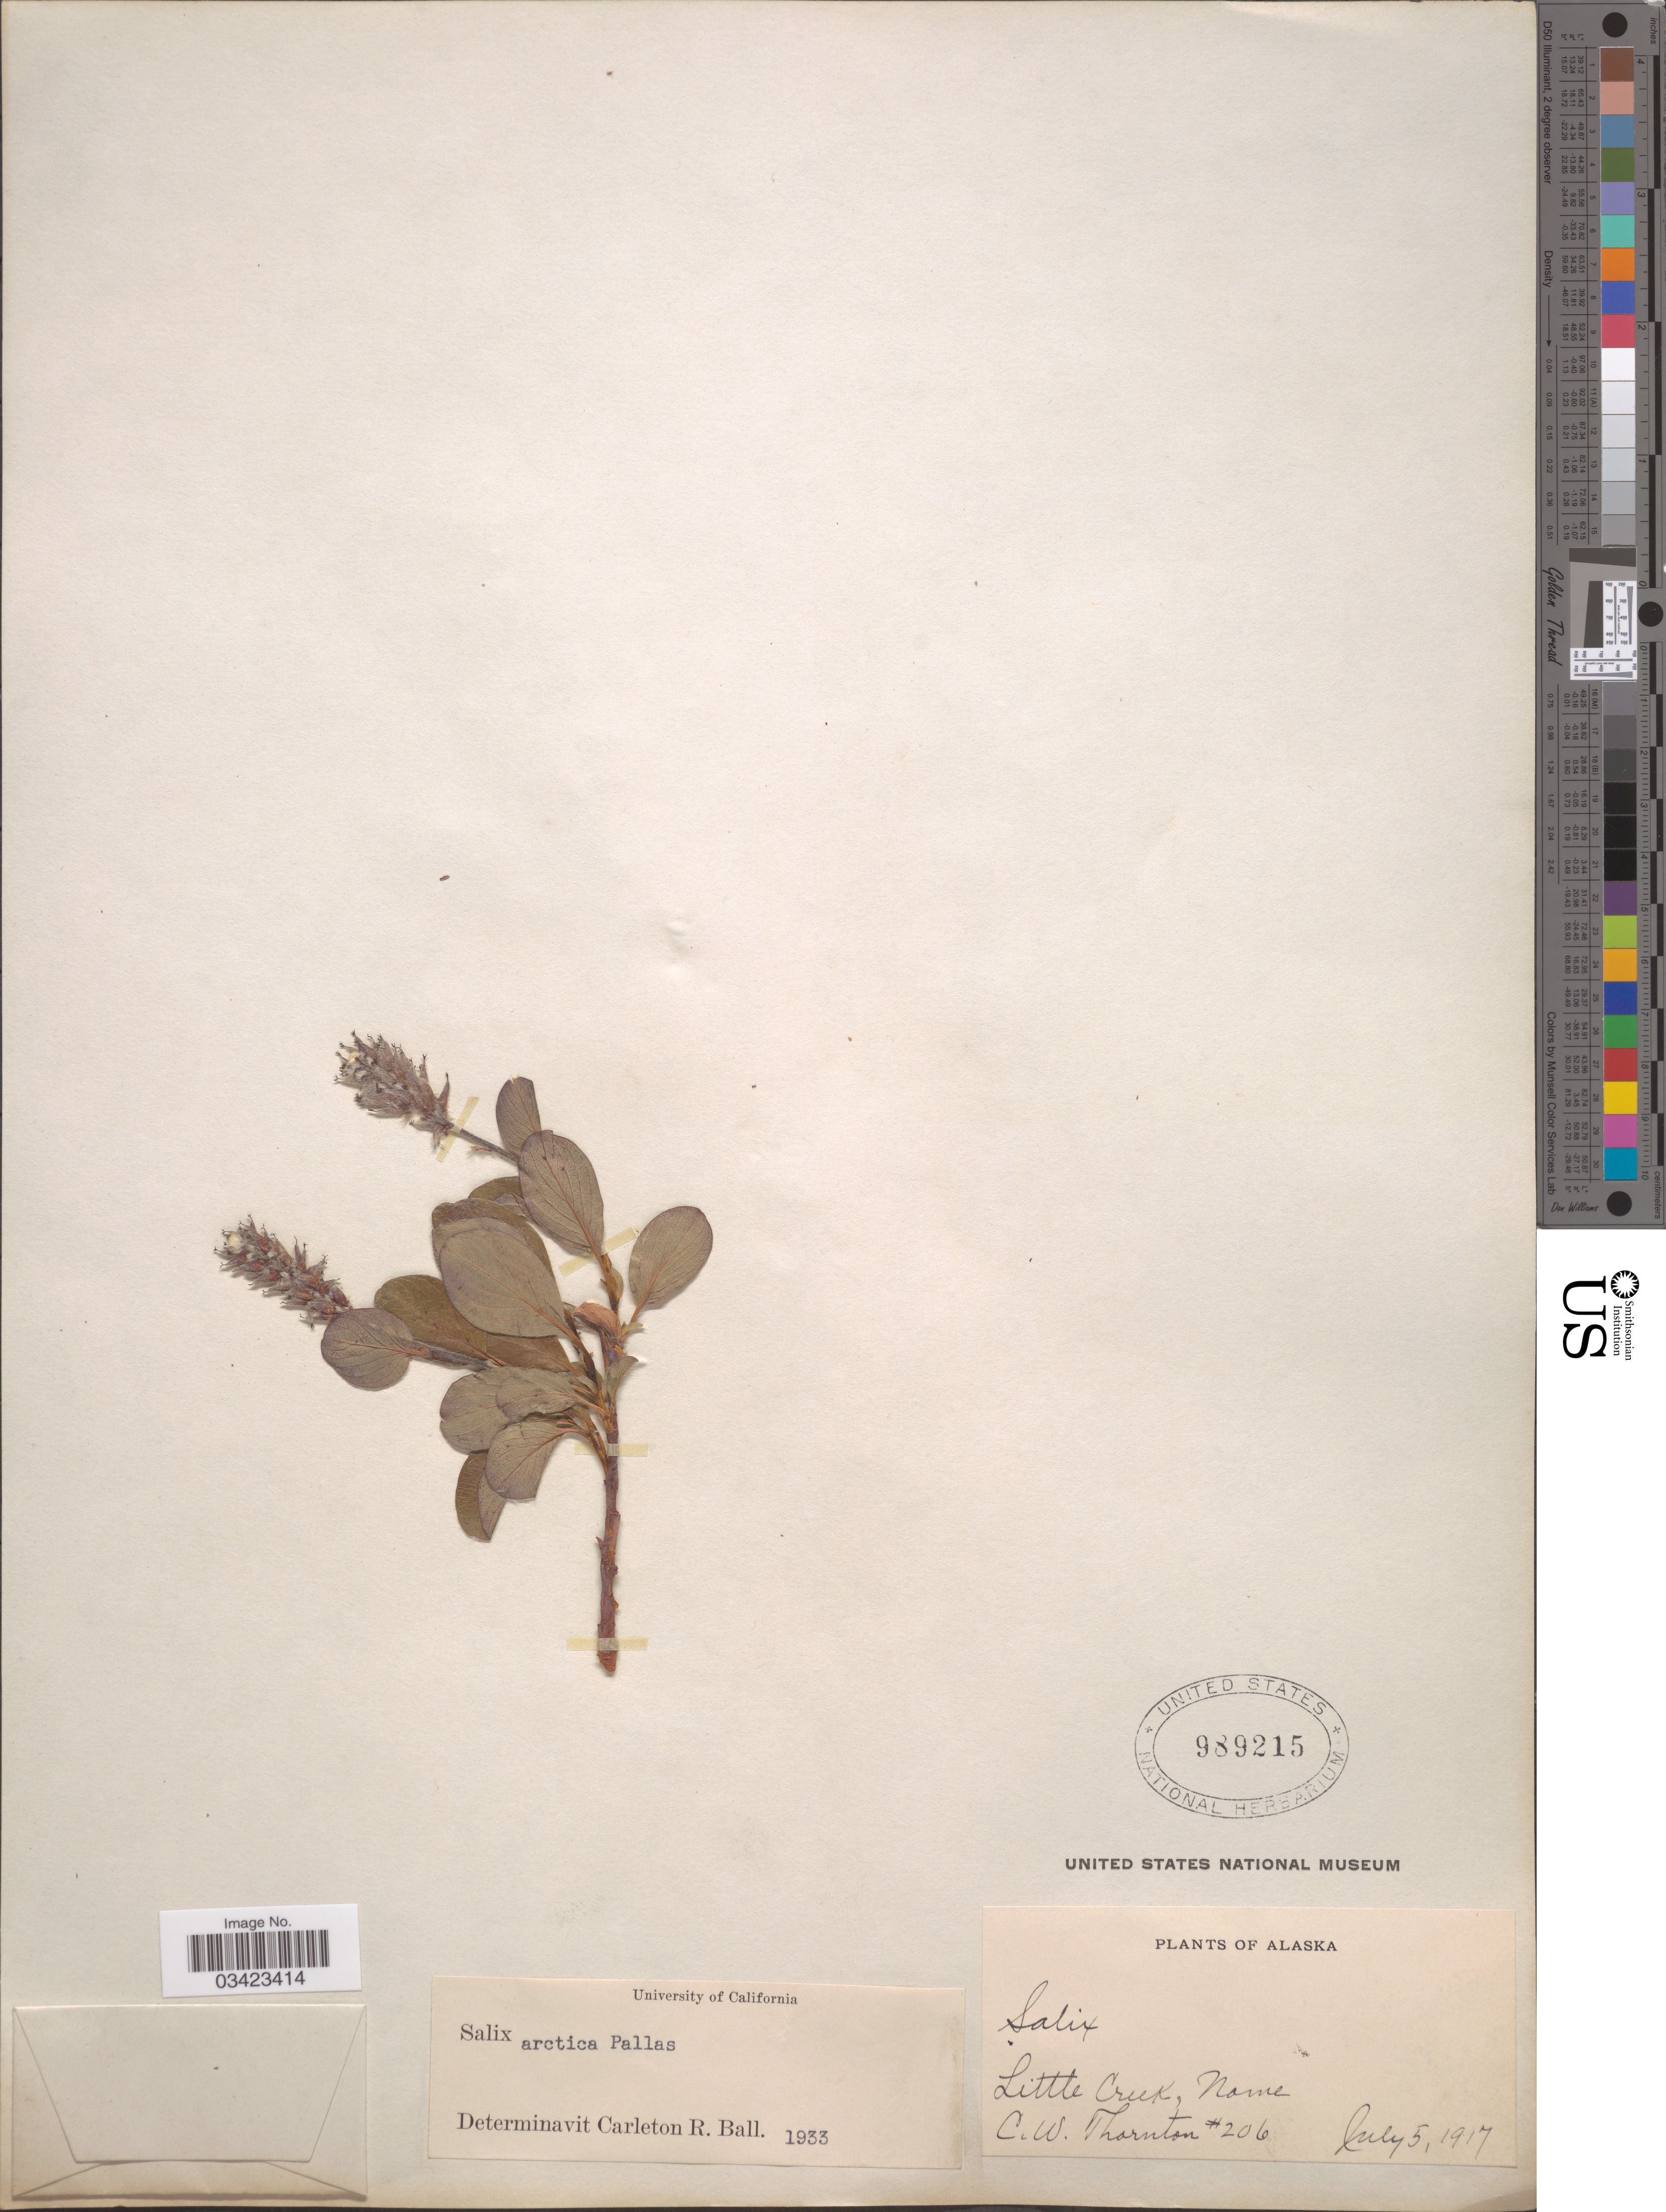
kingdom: Plantae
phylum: Tracheophyta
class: Magnoliopsida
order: Malpighiales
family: Salicaceae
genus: Salix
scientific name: Salix arctica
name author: Pall.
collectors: C. Thornton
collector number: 206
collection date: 1917-07-05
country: United States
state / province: Alaska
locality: Little Creek, Nome.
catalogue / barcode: US 989215